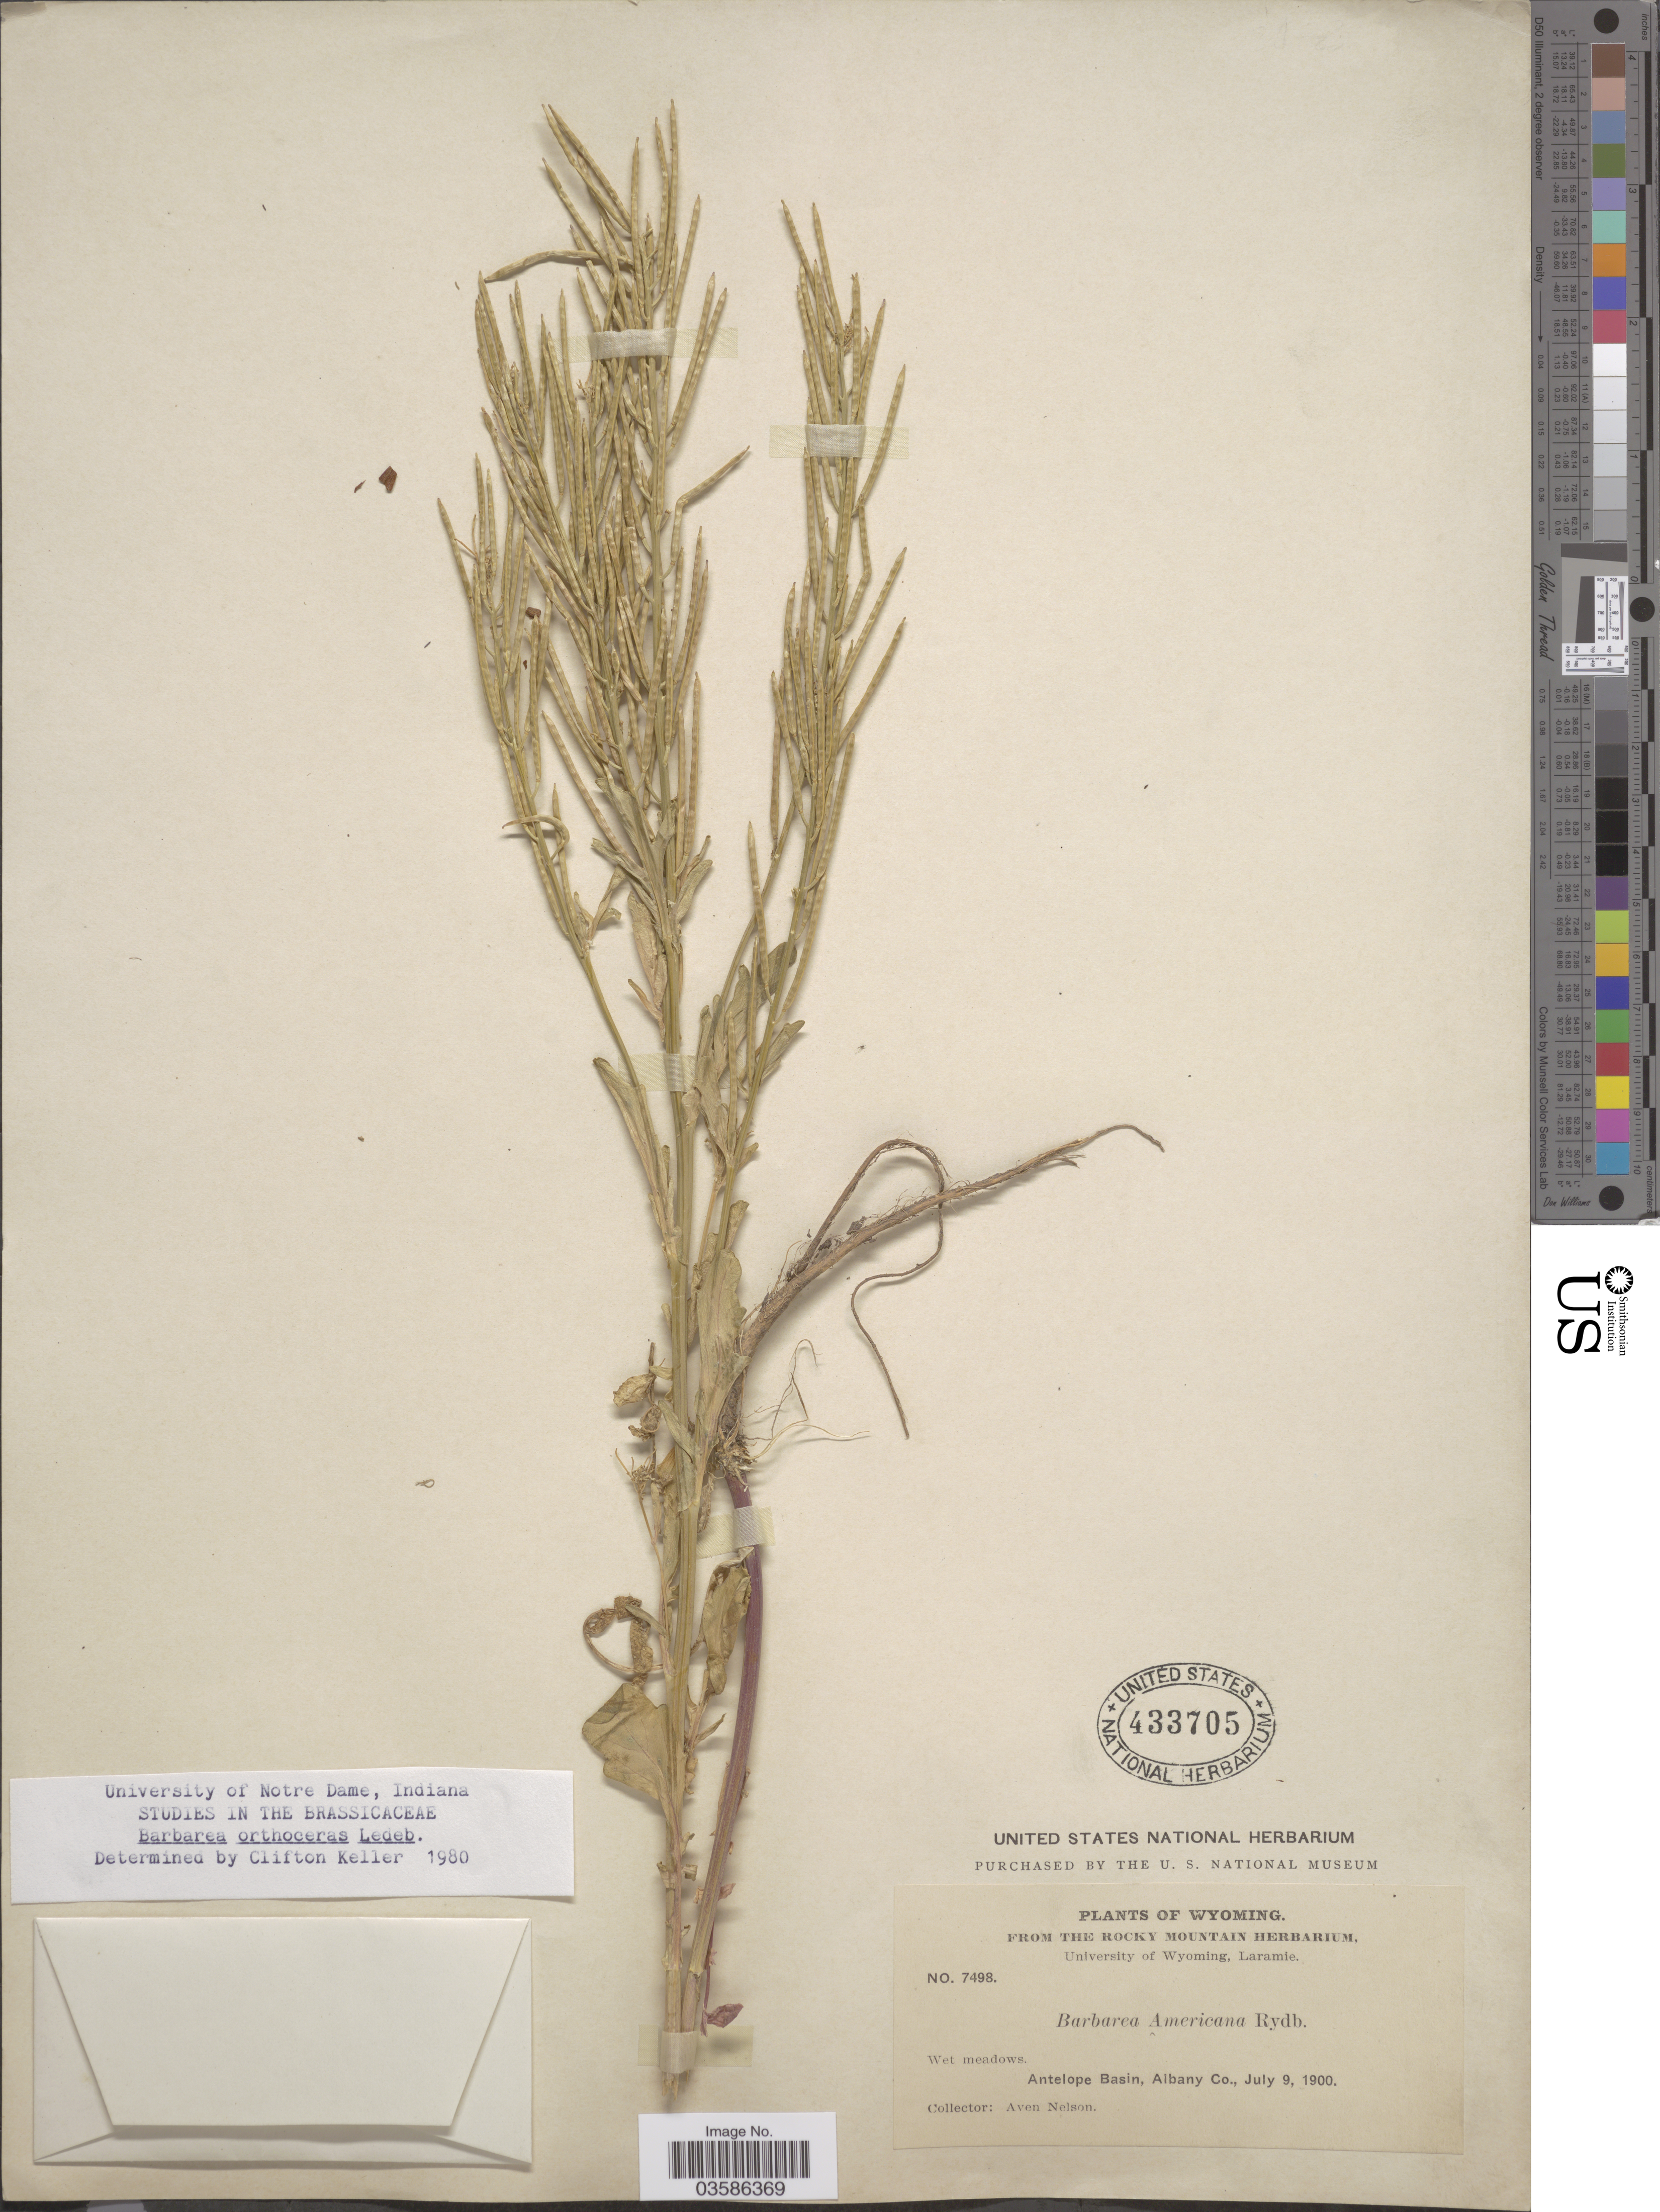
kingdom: Plantae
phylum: Tracheophyta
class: Magnoliopsida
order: Brassicales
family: Brassicaceae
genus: Barbarea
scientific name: Barbarea orthoceras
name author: Ledeb.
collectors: A. Nelson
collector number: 7498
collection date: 1900-07-09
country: United States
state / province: Wyoming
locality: Antelope Basin, Albany Co.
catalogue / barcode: US 433705